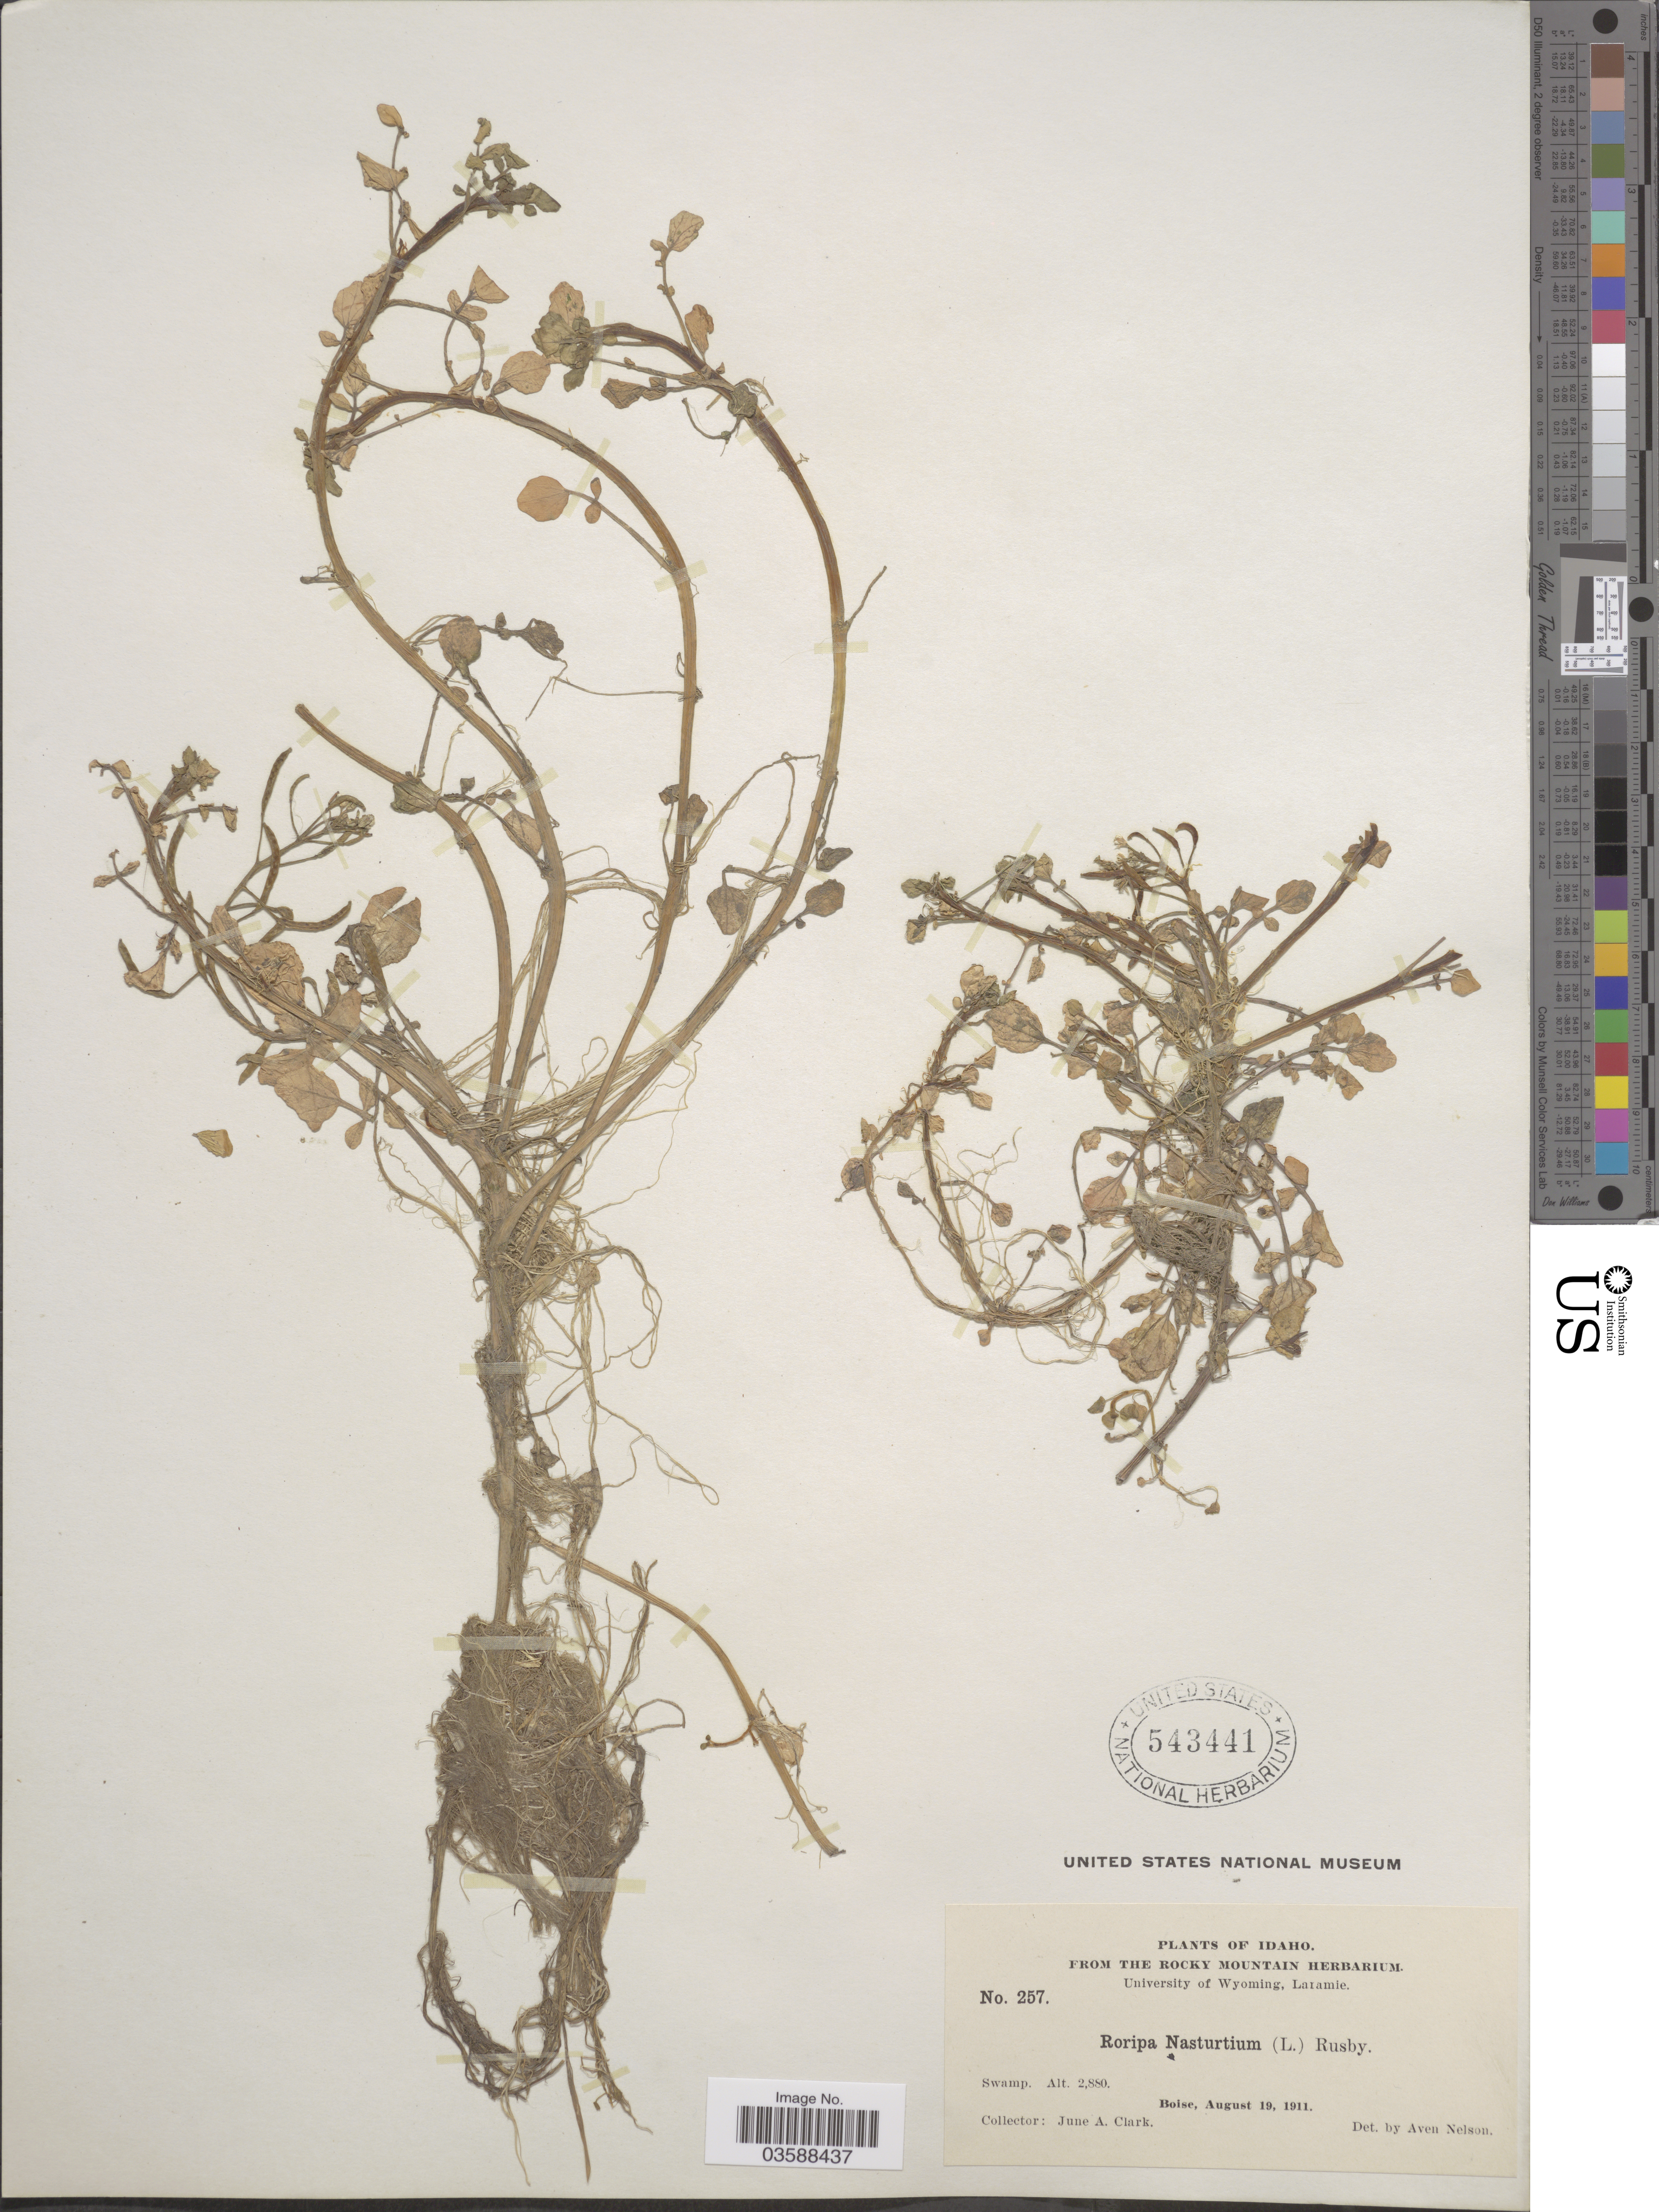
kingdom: Plantae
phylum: Tracheophyta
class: Magnoliopsida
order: Brassicales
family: Brassicaceae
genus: Nasturtium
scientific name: Nasturtium officinale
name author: R. Br.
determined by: Strong, M. T., (US), Smithsonian Institution - National Museum of Natural History (UNITED STATES)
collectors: J. A. Clark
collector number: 257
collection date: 1911-08-19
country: United States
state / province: Idaho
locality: Swamp, Boise.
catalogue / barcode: US 543441